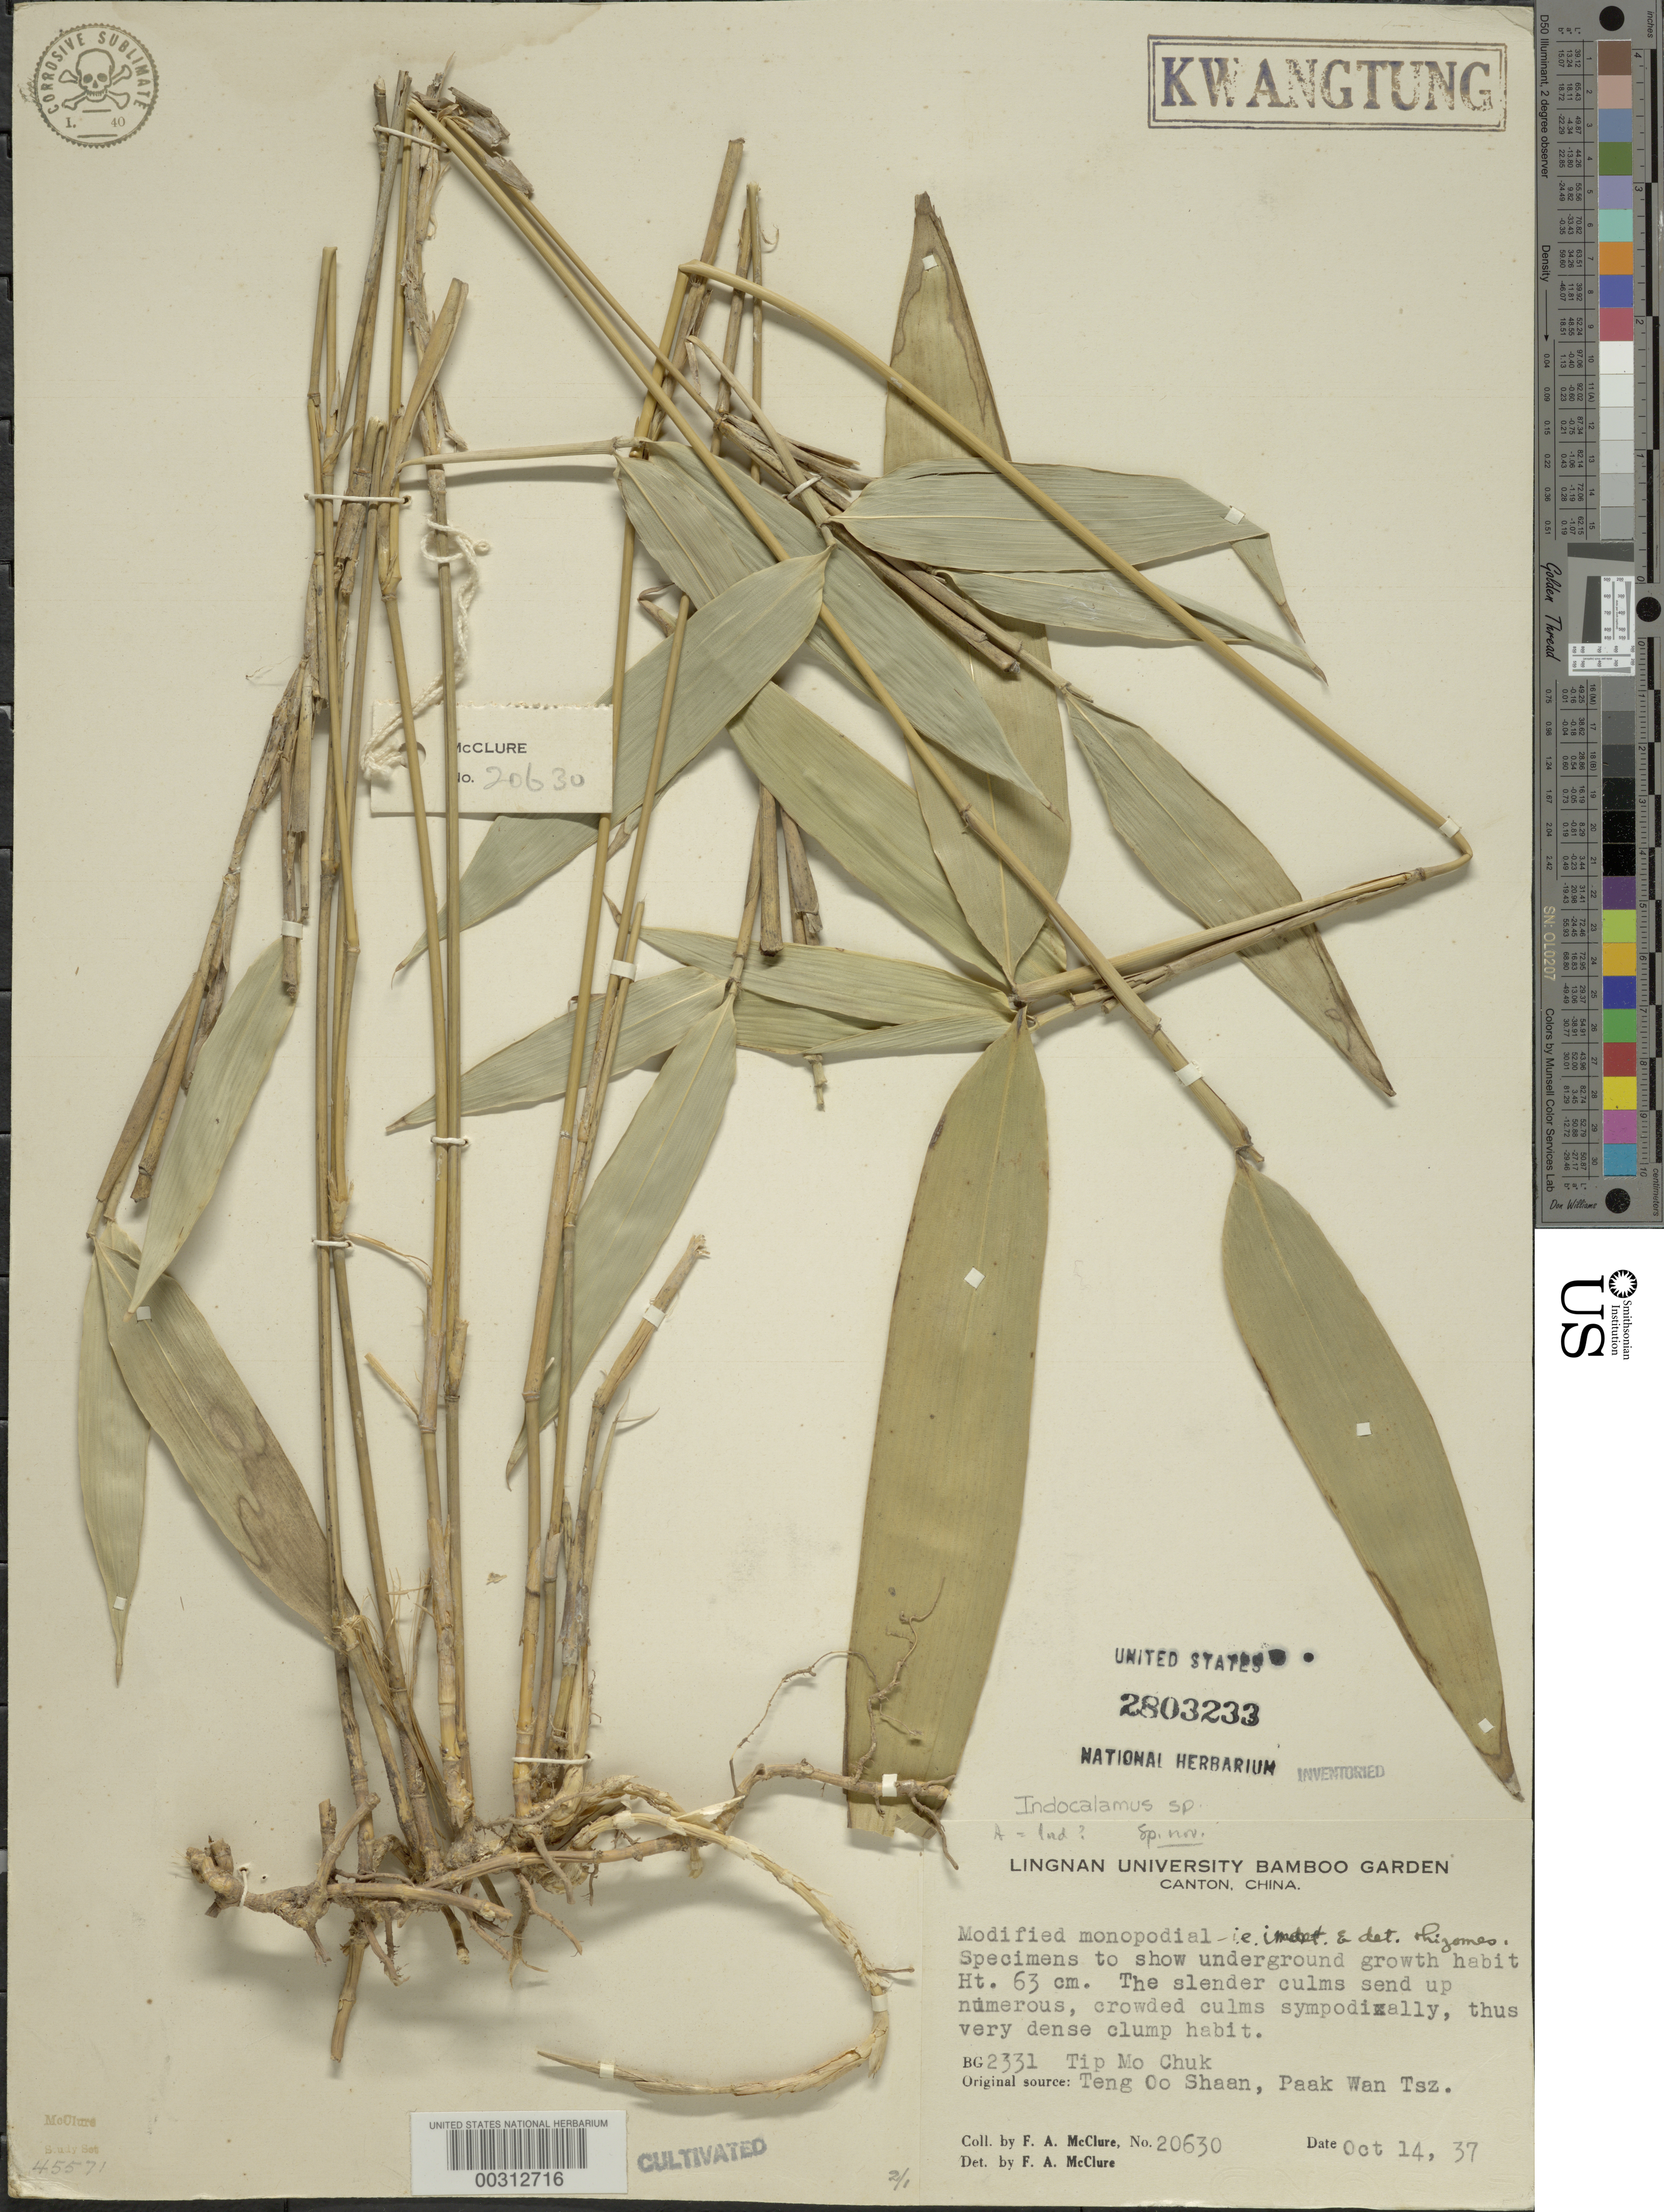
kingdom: Plantae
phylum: Tracheophyta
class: Liliopsida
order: Poales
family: Poaceae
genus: Indocalamus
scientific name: Indocalamus sp.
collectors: F. A. McClure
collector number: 20630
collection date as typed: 14 Oct 1937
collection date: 1937-10-14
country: China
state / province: Guangdong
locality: Lingnan univ. b.g.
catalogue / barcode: US 2803233